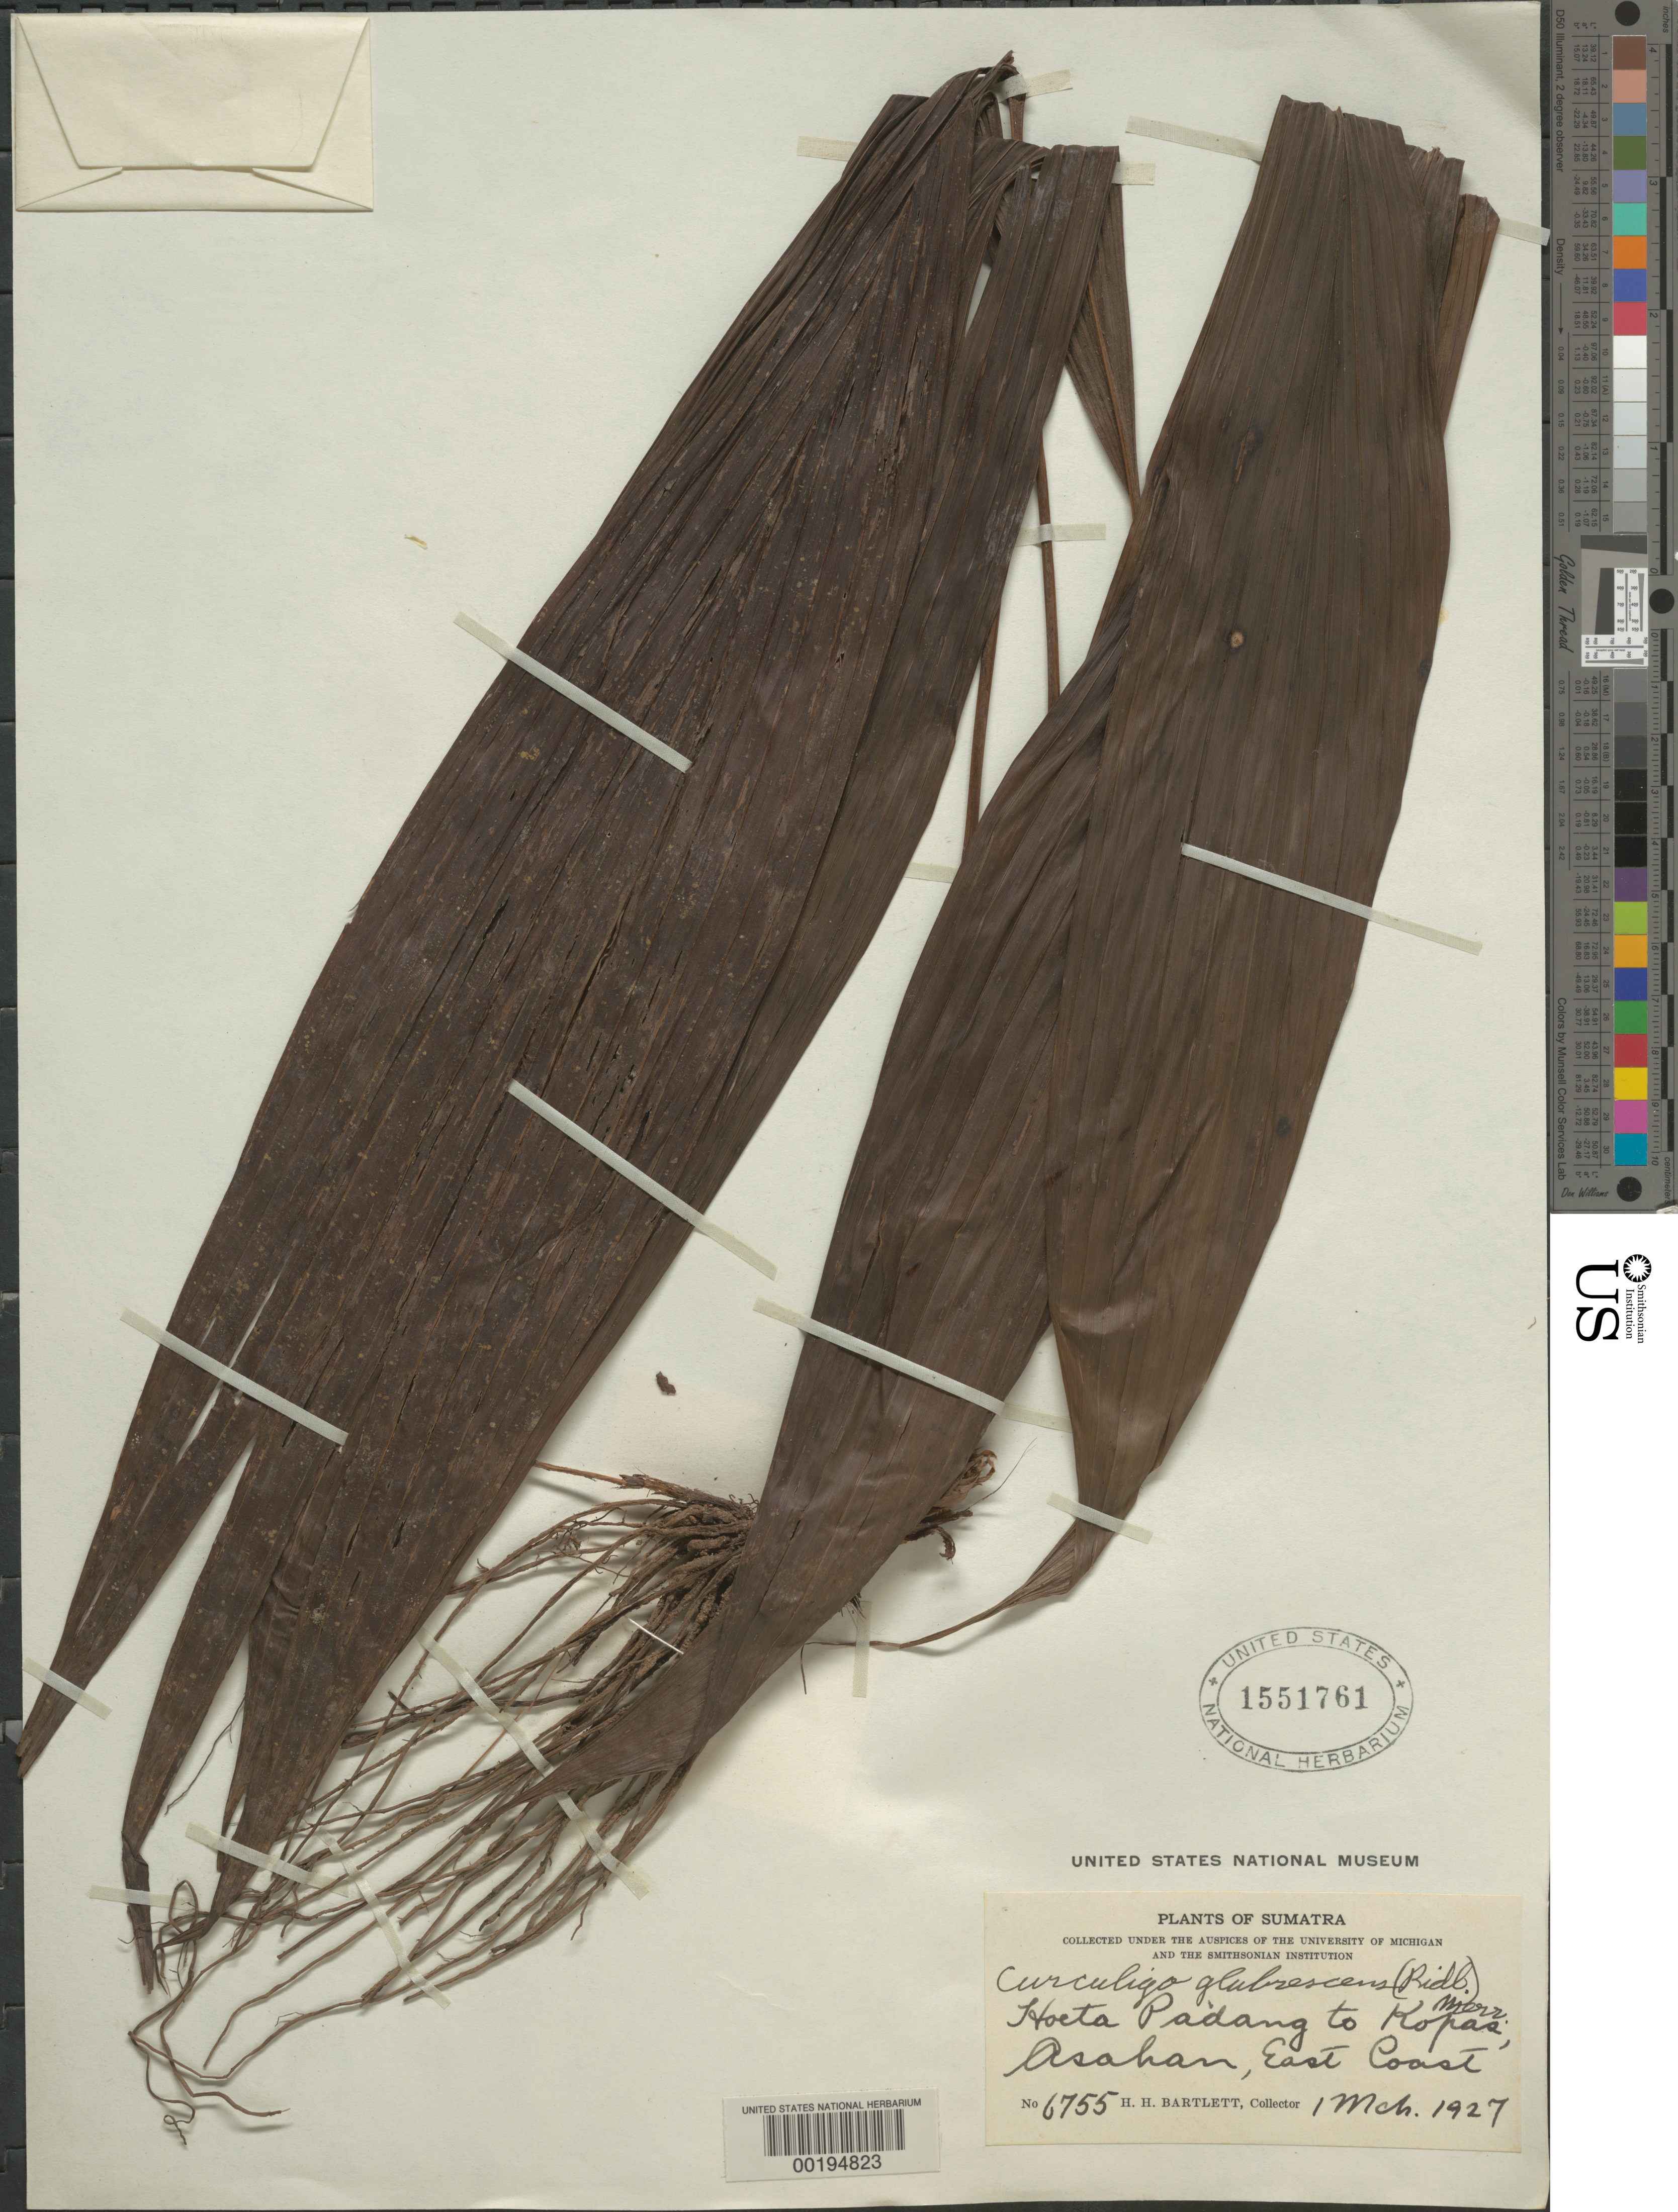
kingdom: Plantae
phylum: Tracheophyta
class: Liliopsida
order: Asparagales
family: Hypoxidaceae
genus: Curculigo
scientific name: Curculigo latifolia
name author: Dryand. ex W.T. Aiton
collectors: H. H. Bartlett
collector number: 6755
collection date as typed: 01 Mar 1927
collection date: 1927-03-01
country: Indonesia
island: Sumatra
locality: Hoeta padang to kopas, asahan, e coast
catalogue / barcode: US 1551761